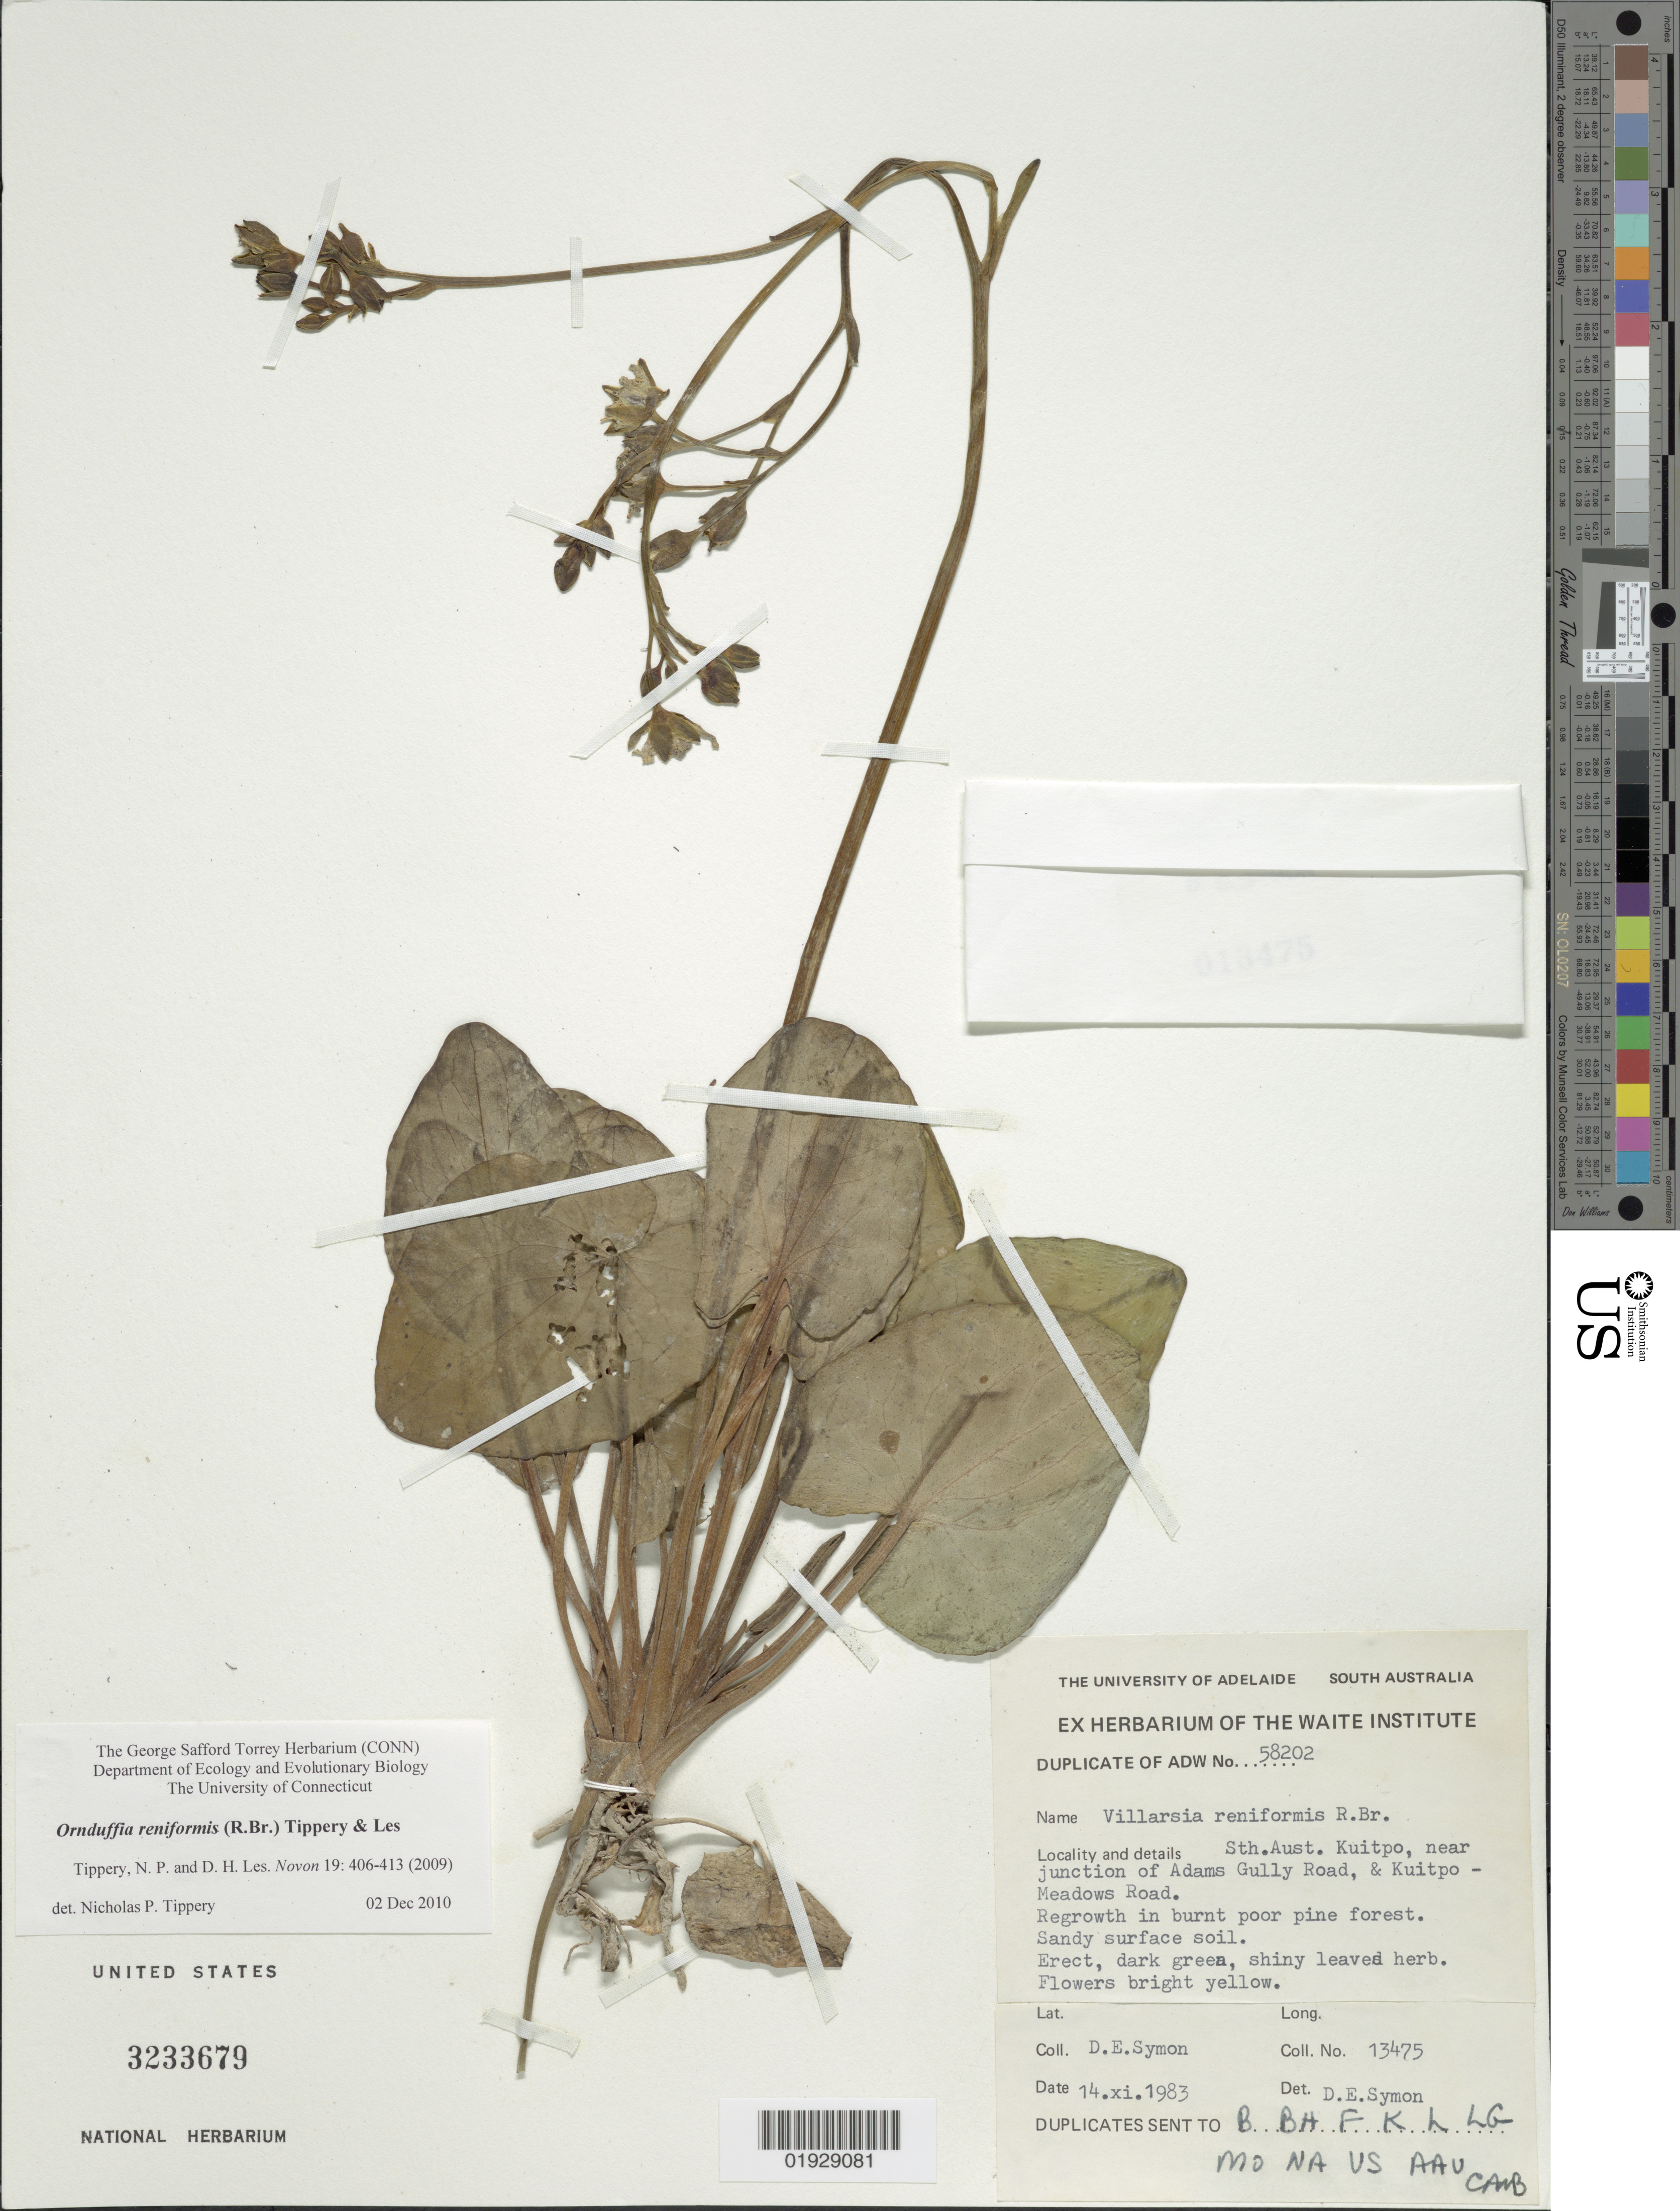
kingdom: Plantae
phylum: Tracheophyta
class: Magnoliopsida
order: Asterales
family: Menyanthaceae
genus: Villarsia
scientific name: Villarsia reniformis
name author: R. Br.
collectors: D. Symon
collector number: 13475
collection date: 1983-11-14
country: Australia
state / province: South Australia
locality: Sth.Aust. Kuitpo, near junction of Adams Gully Road, & Kuitpo-Meadows Road.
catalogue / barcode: US 3233679